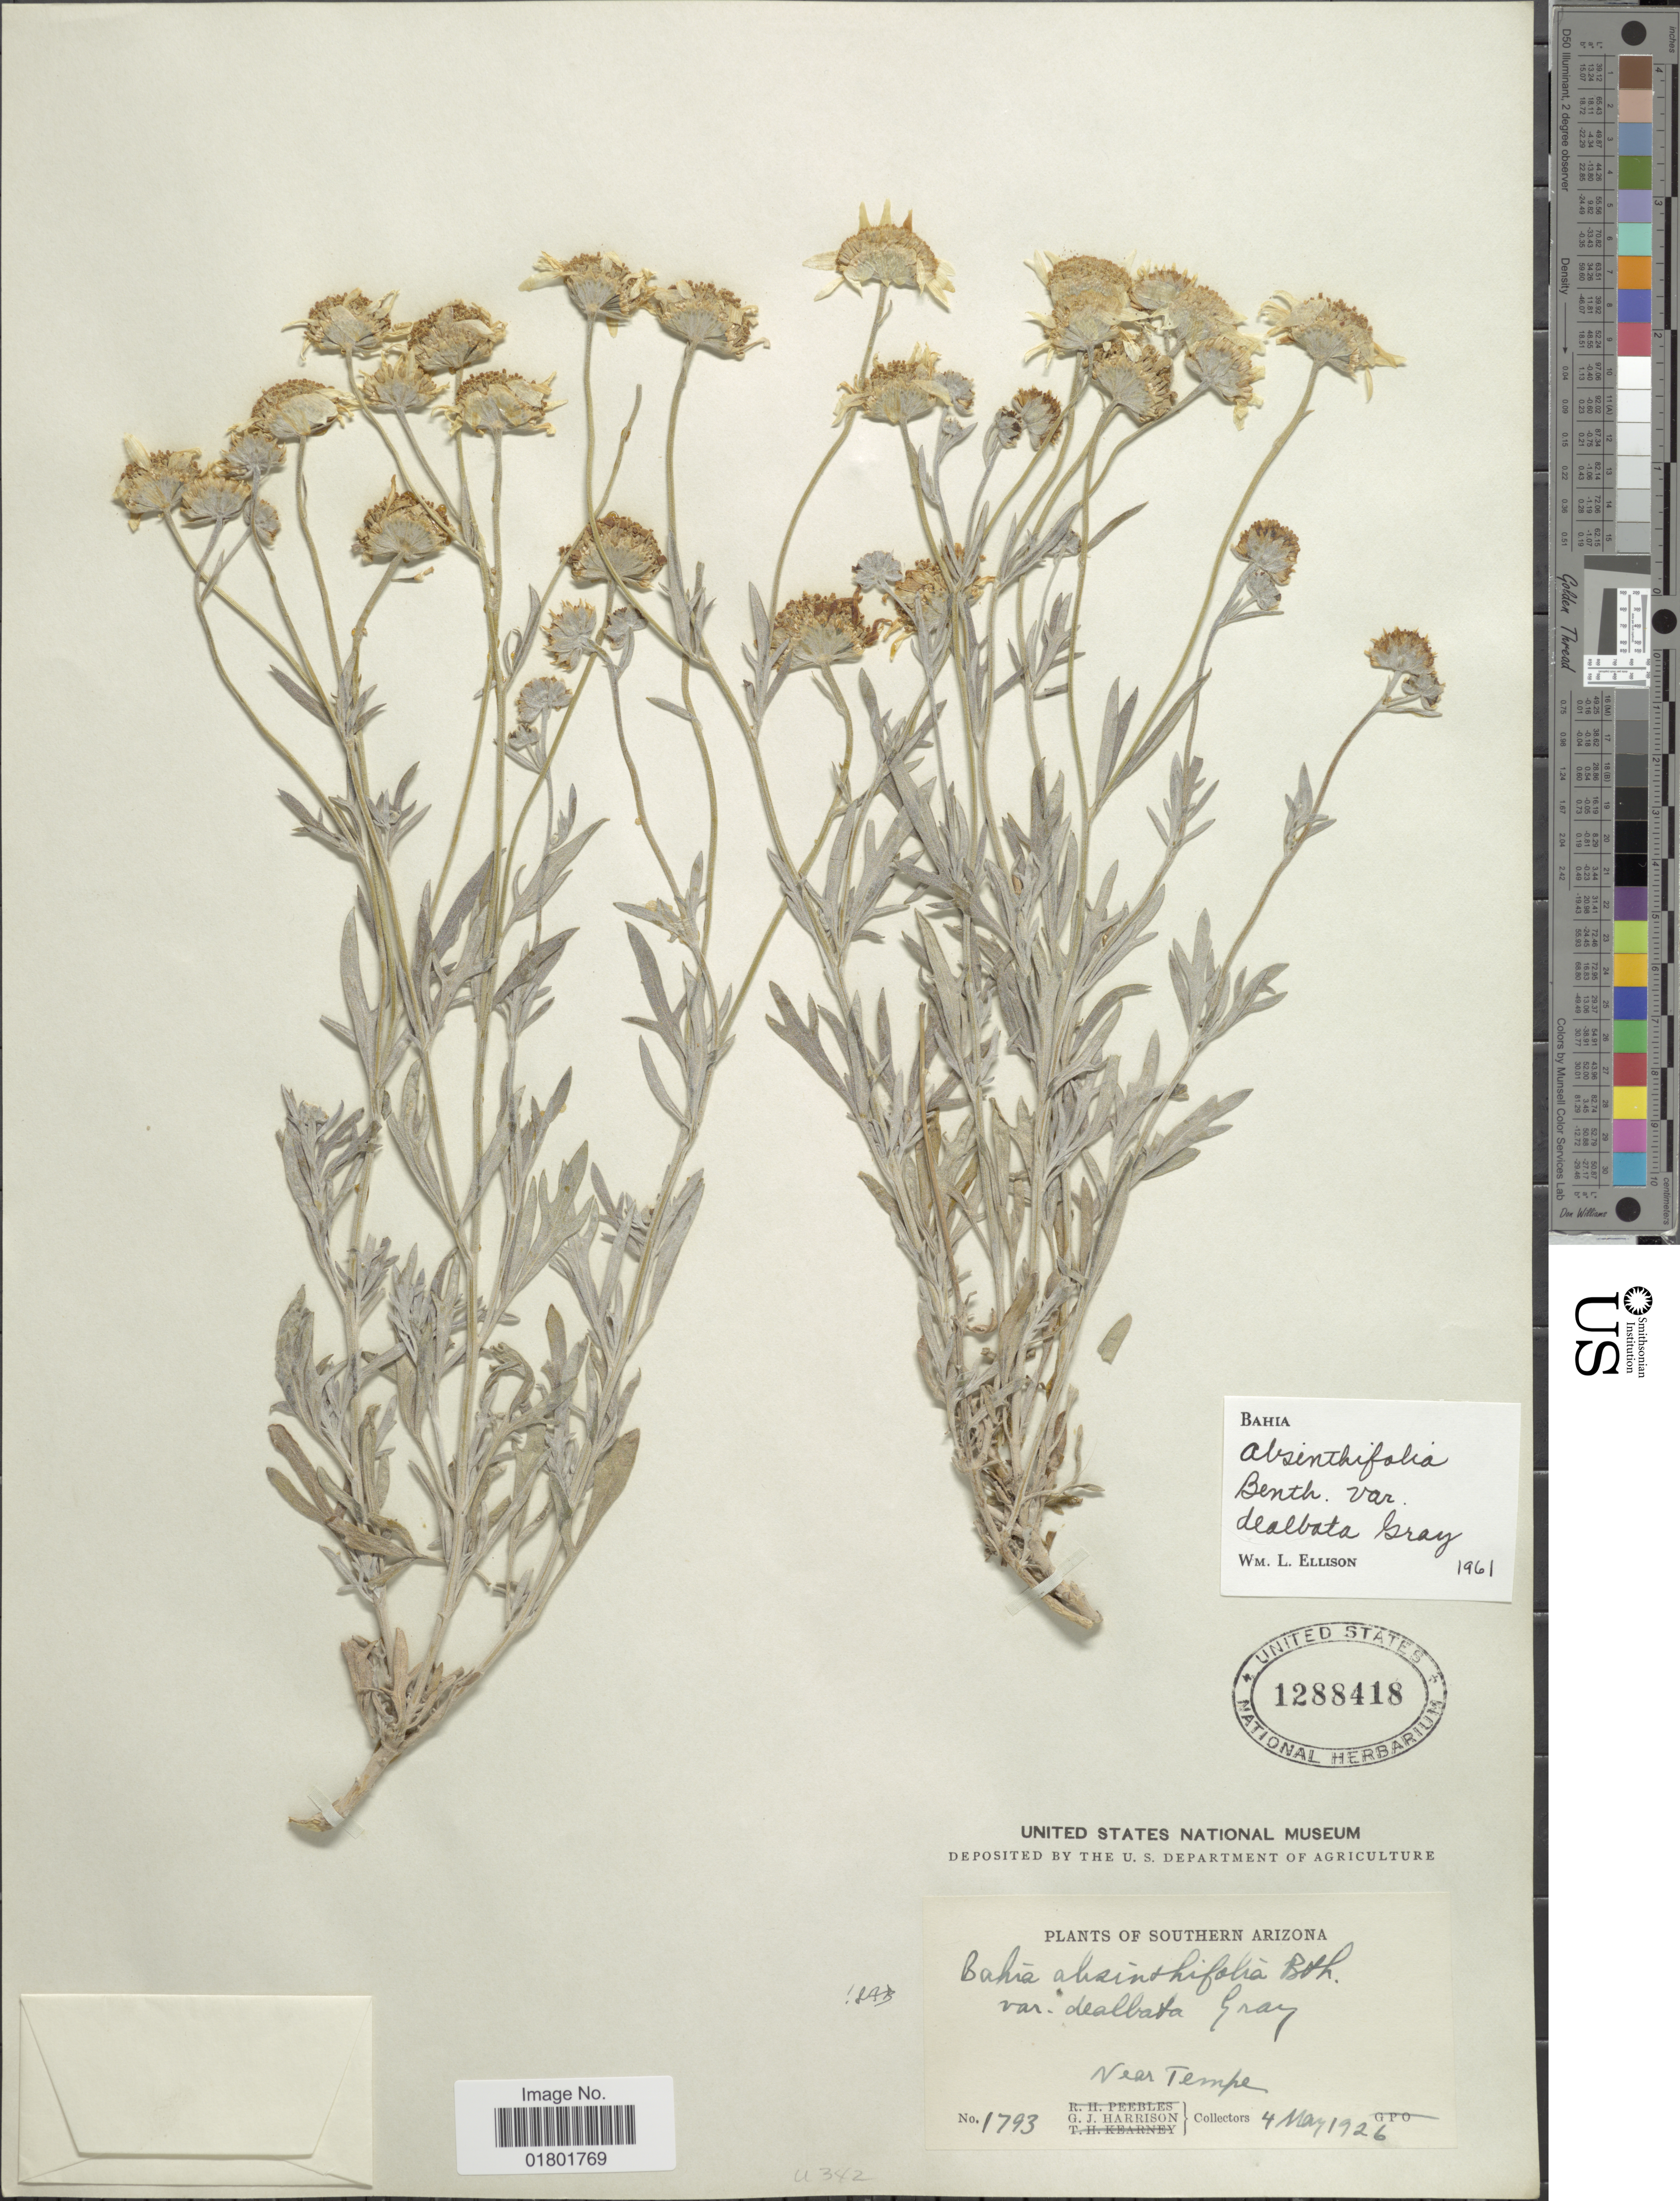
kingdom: Plantae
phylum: Tracheophyta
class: Magnoliopsida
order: Asterales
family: Asteraceae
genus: Bahia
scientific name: Bahia absinthifolia var. dealbata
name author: A. Gray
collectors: G. J. Harrison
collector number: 1793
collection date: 1926-05-04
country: United States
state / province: Arizona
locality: Southern Arizona, near Tempe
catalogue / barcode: US 1288418